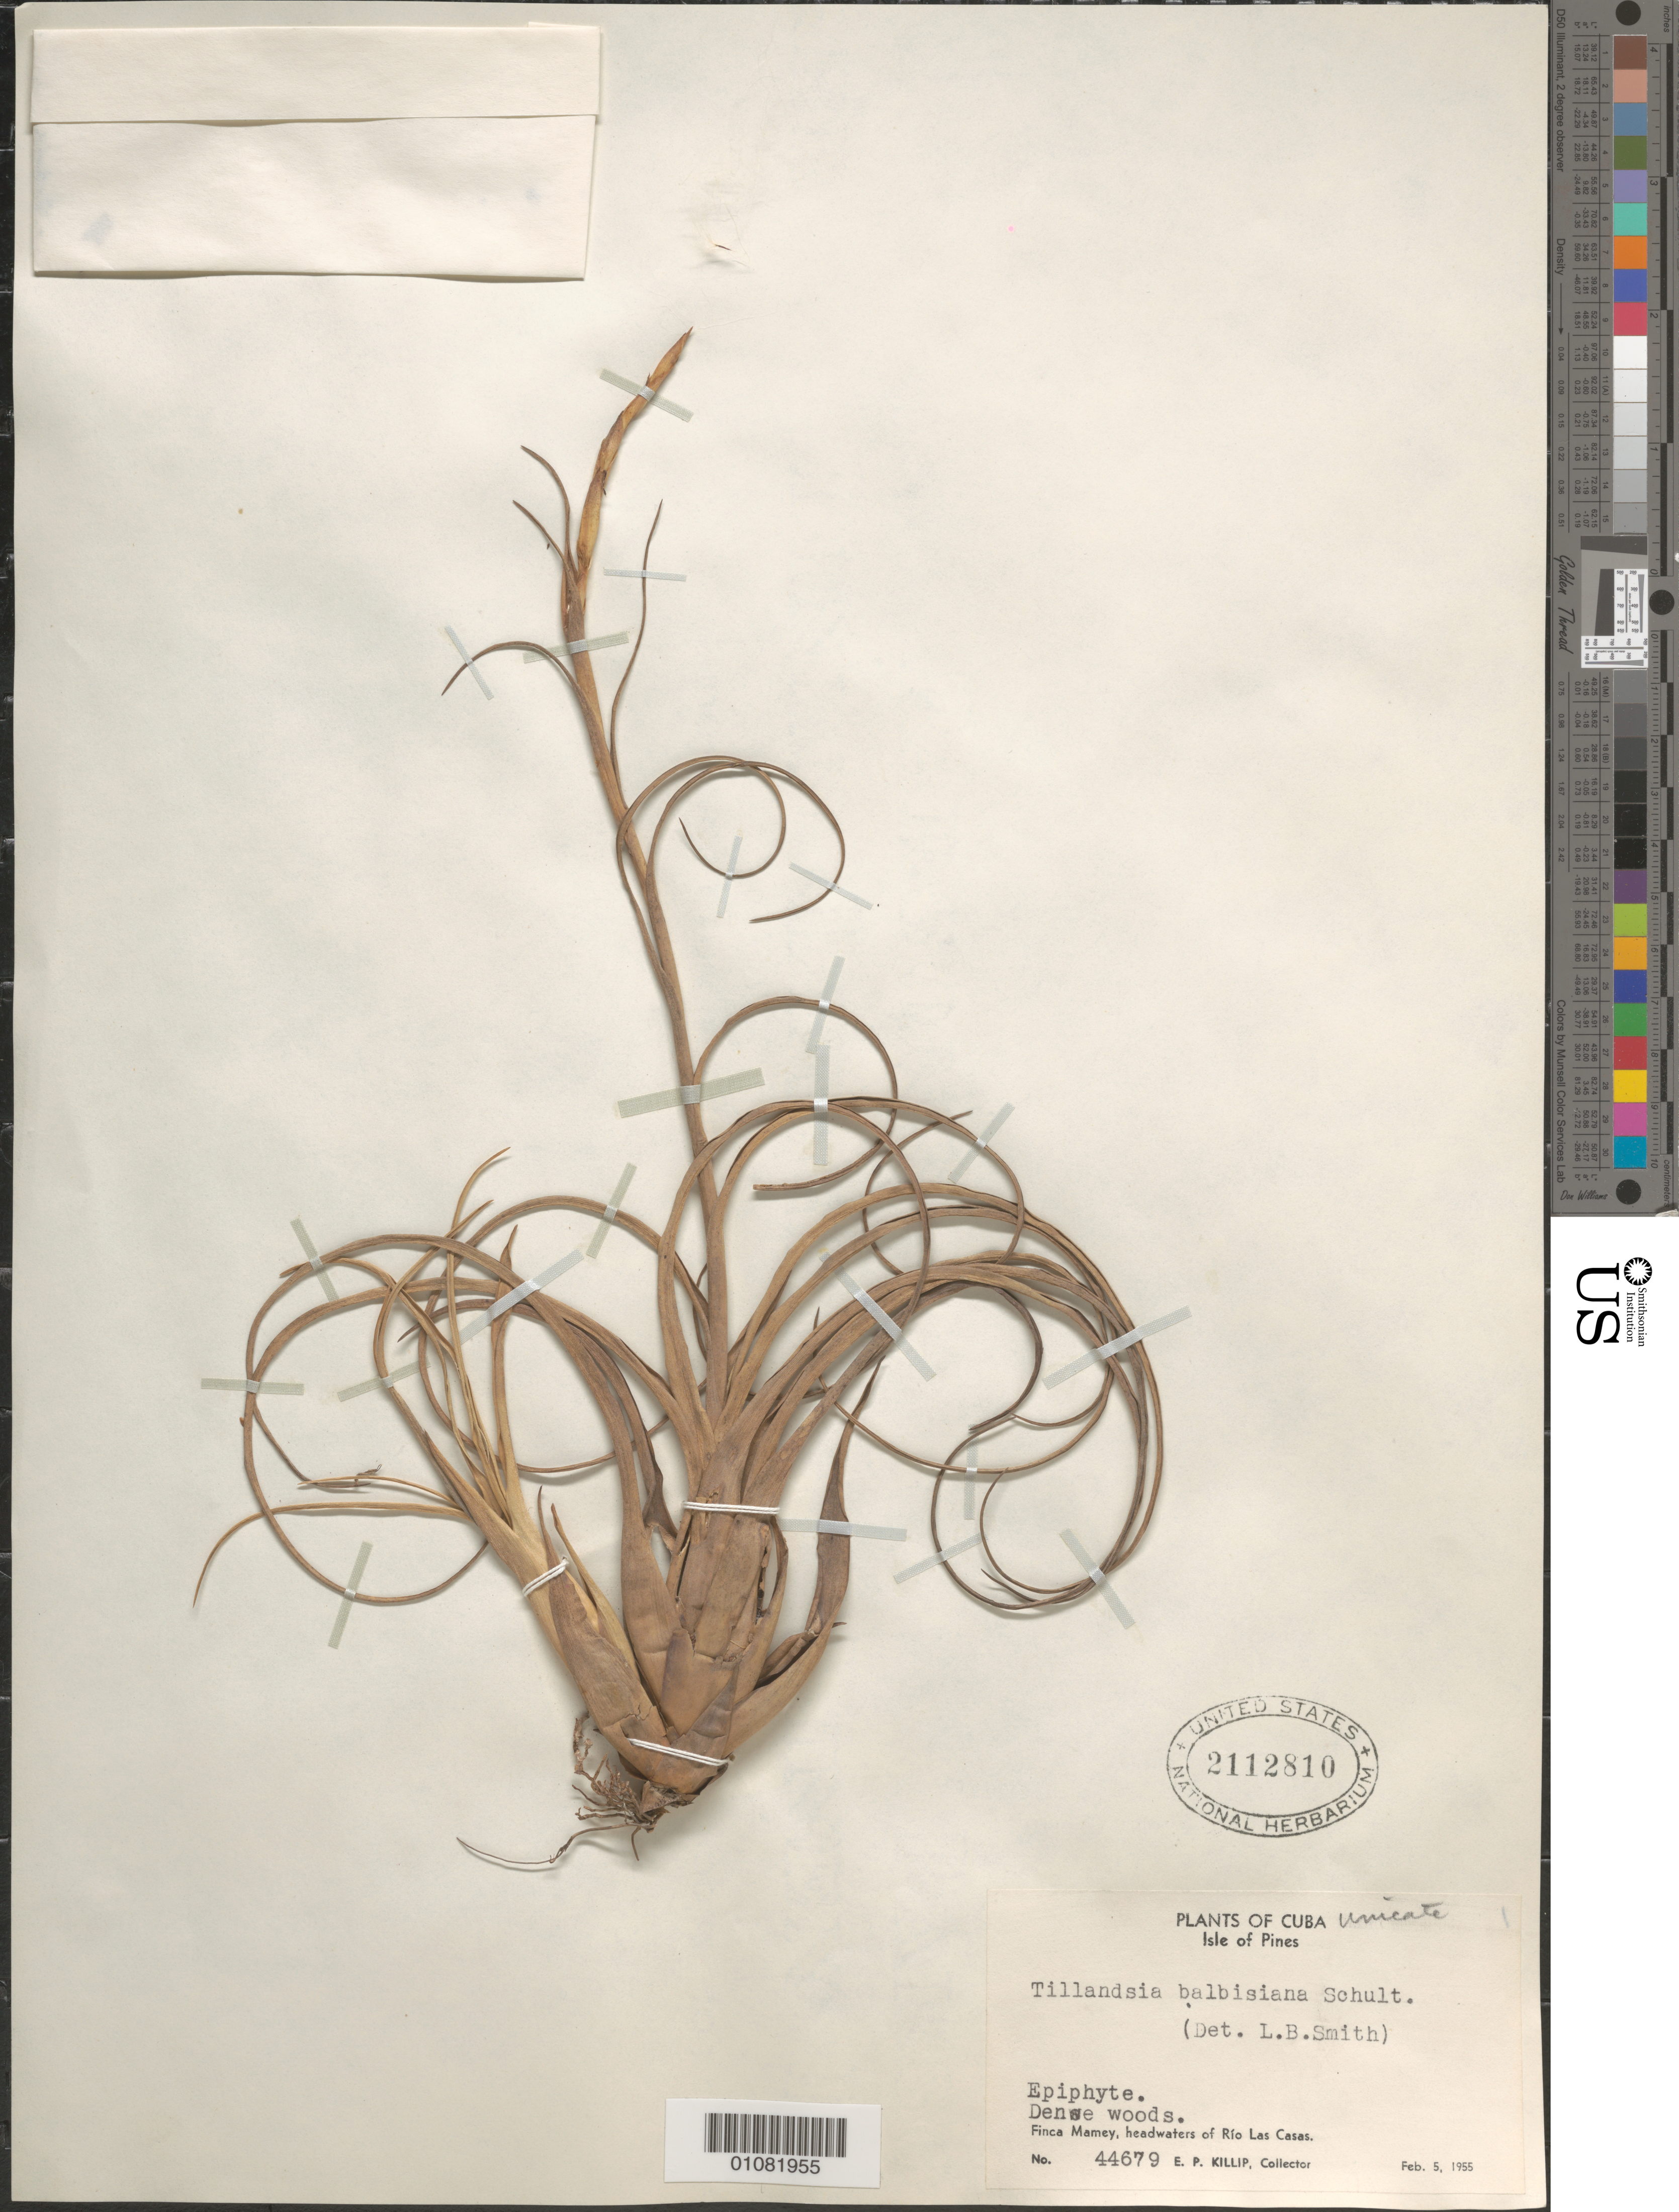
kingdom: Plantae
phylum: Tracheophyta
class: Liliopsida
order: Poales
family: Bromeliaceae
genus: Tillandsia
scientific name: Tillandsia balbisiana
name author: Schult. f.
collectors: E. P. Killip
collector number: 44679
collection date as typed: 05 Feb 1955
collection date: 1955-02-05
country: Cuba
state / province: Isla de La Juventud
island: Isla de la Juventud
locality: Isle of Pines, Finca Mamey, headwaters of Río Las Casas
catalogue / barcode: US 2112810